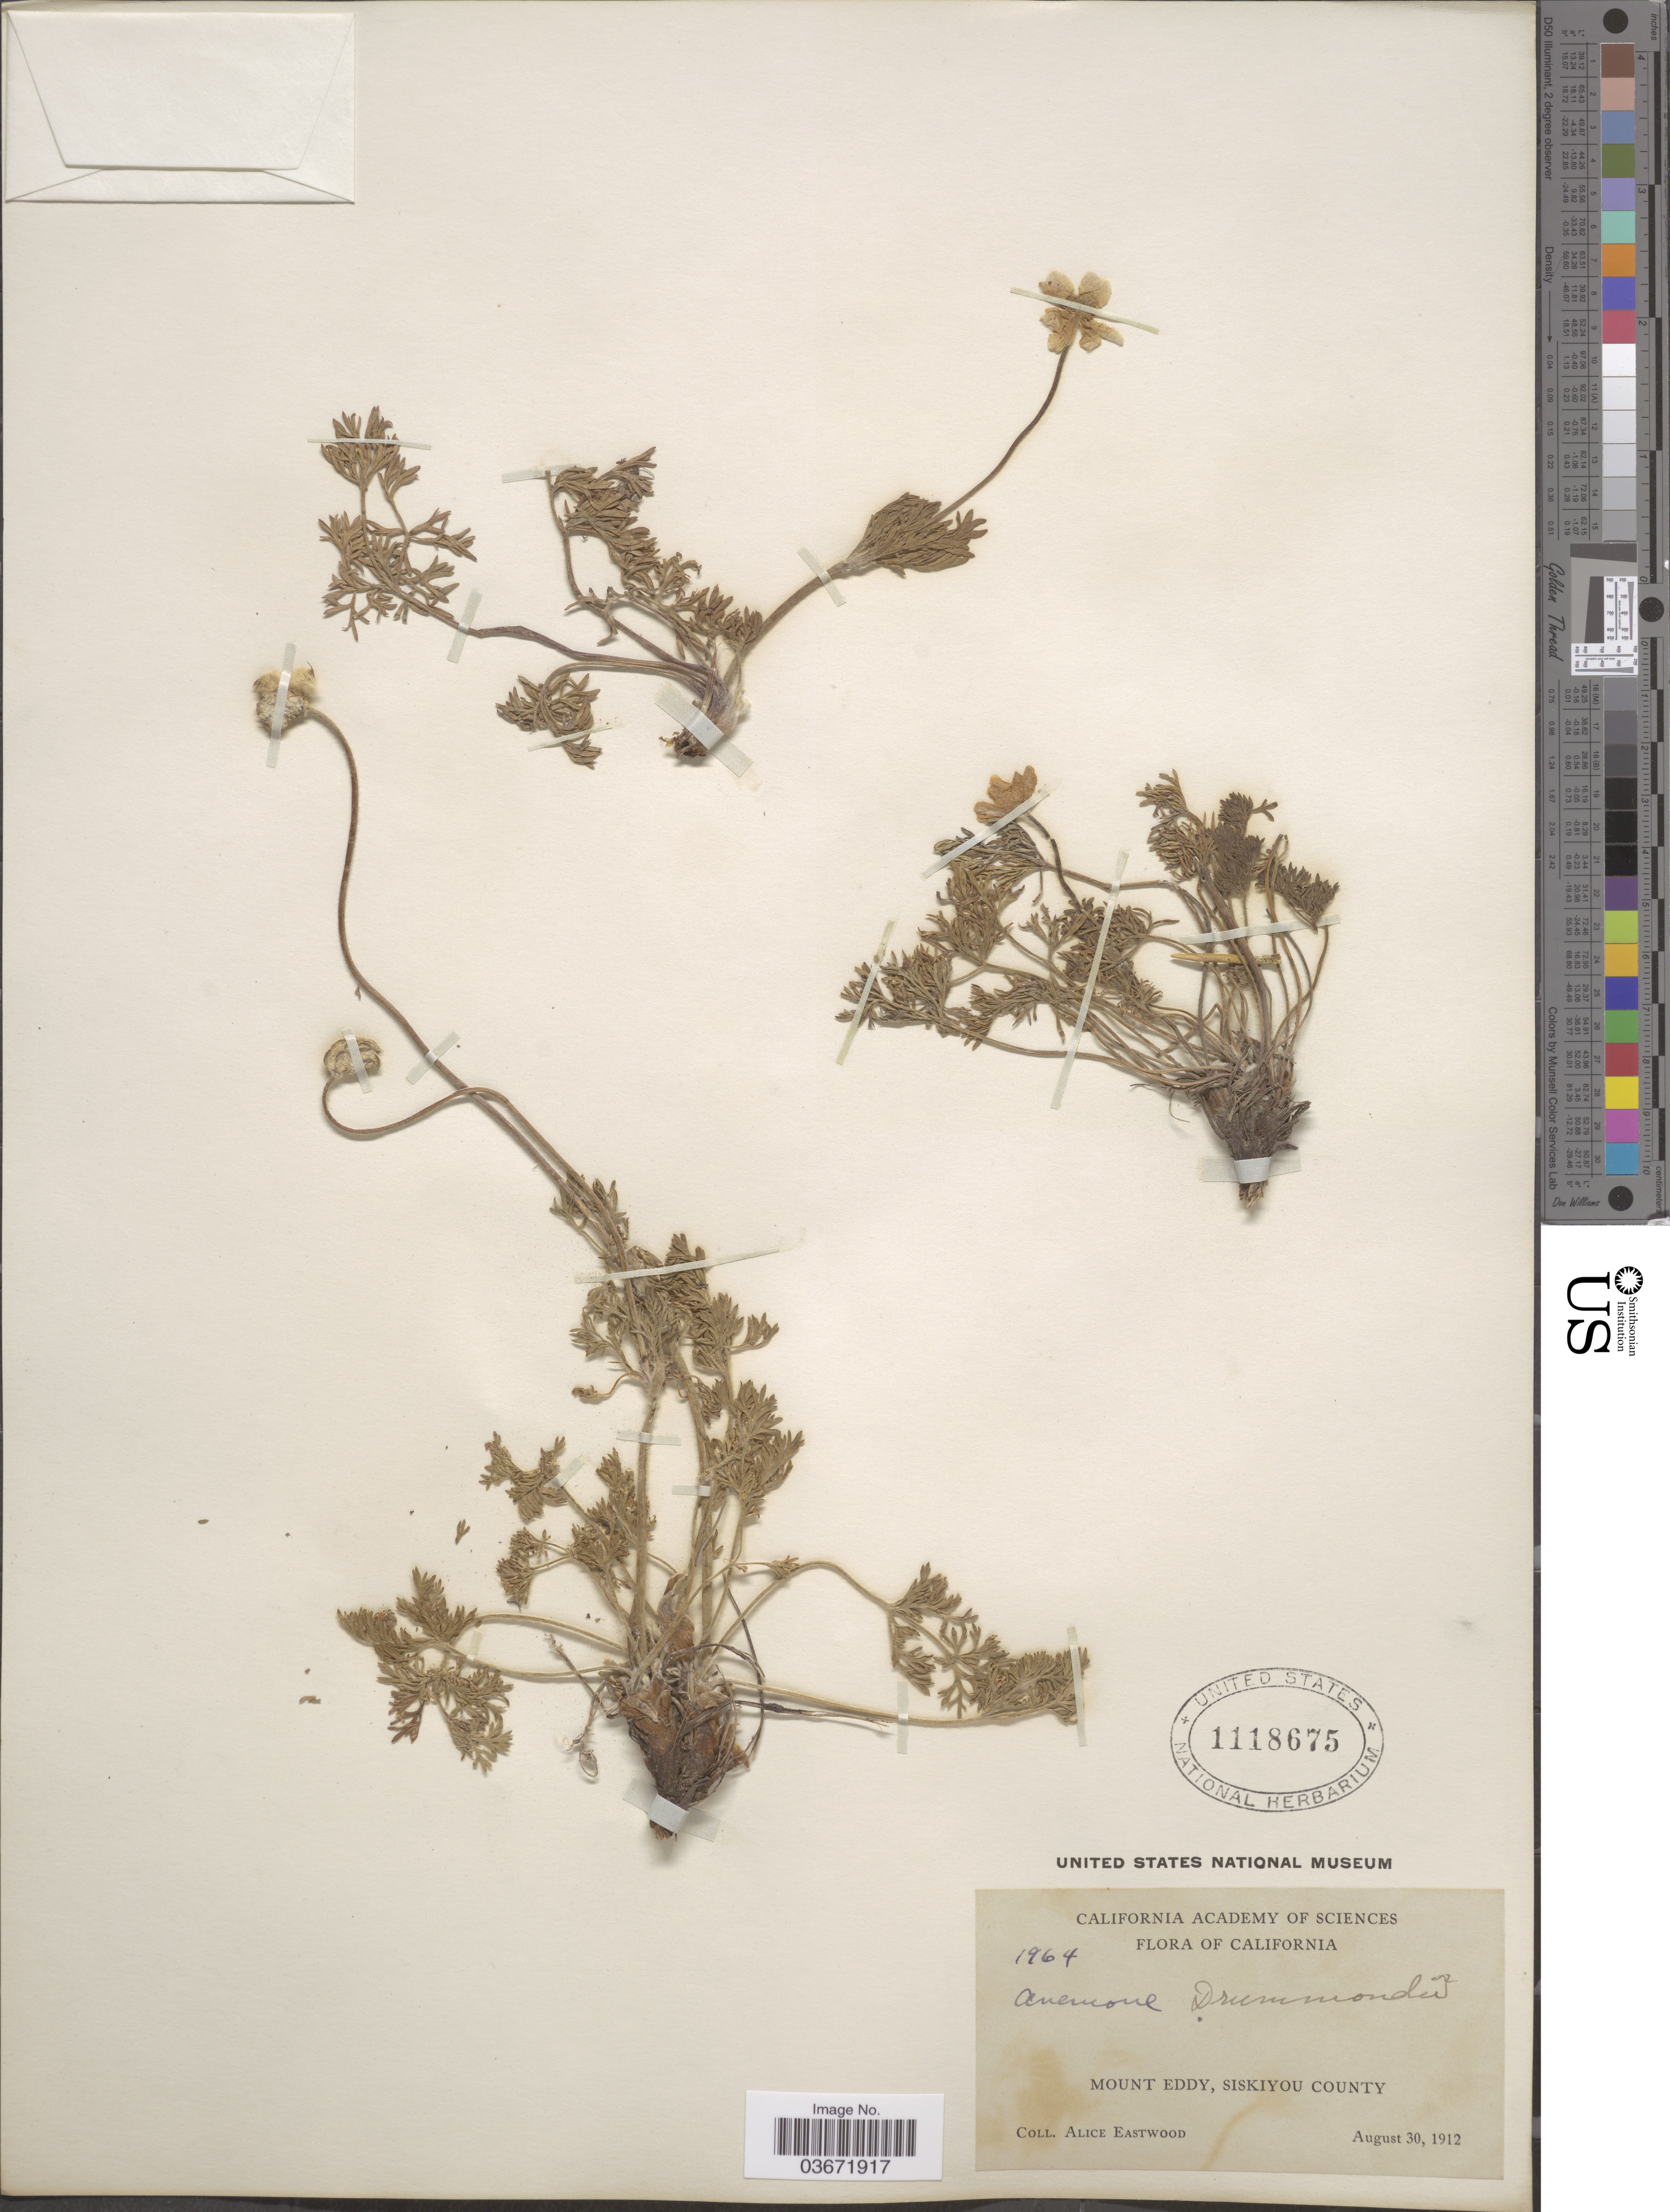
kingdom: Plantae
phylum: Tracheophyta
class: Magnoliopsida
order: Ranunculales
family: Ranunculaceae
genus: Anemone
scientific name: Anemone drummondii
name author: S. Watson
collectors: A. Eastwood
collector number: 1964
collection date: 1912-08-30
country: United States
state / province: California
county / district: Siskiyou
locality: Mount Eddy, Siskiyou County.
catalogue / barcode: US 1118675